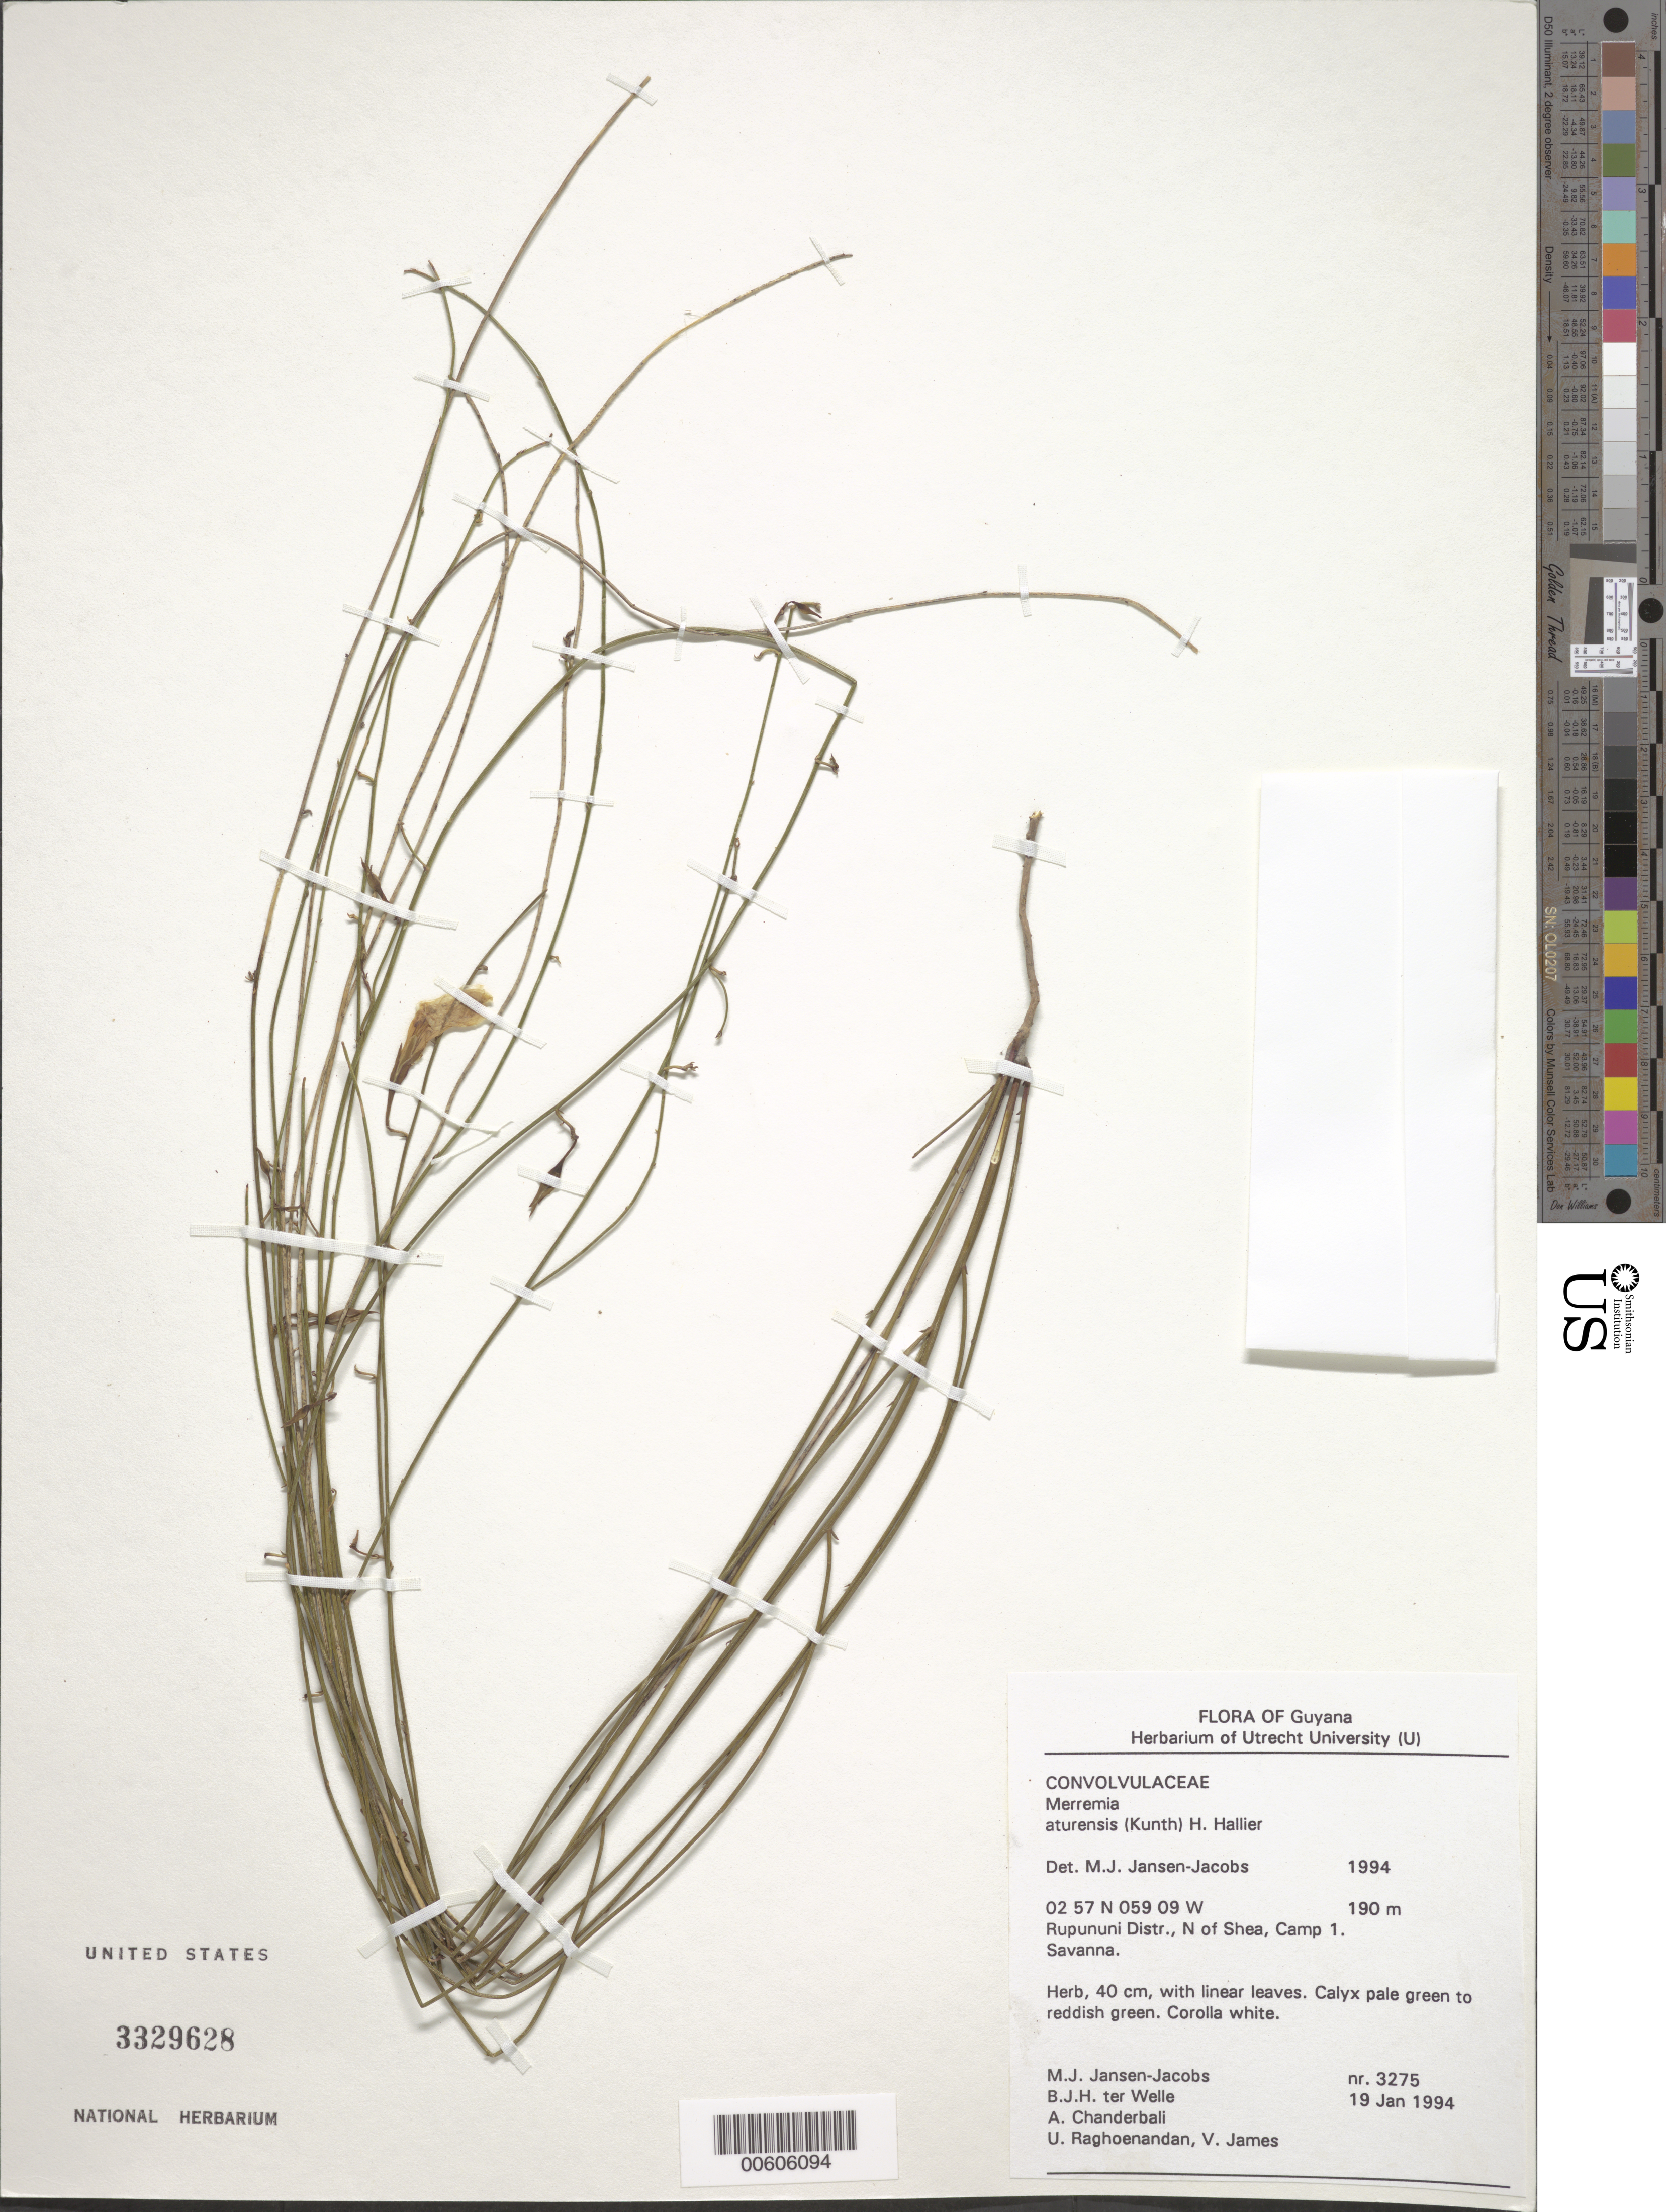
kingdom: Plantae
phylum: Tracheophyta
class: Magnoliopsida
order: Solanales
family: Convolvulaceae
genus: Distimake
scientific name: Distimake aturensis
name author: (Kunth) A. R. Simões & Staples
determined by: Strong, Mark T., (BOT), Smithsonian Institution - National Museum of Natural History (UNITED STATES)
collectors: M. J. Jansen-Jacobs, B. Welle, A. S. Chanderbali, U. Raghoenandan & V. James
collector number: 3275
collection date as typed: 19-Jan-94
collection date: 1994-01-19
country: Guyana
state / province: U. Takutu-U. Essequibo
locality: Shea, N of, camp 1, Rupununi District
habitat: Savanna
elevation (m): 190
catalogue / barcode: US 3329628